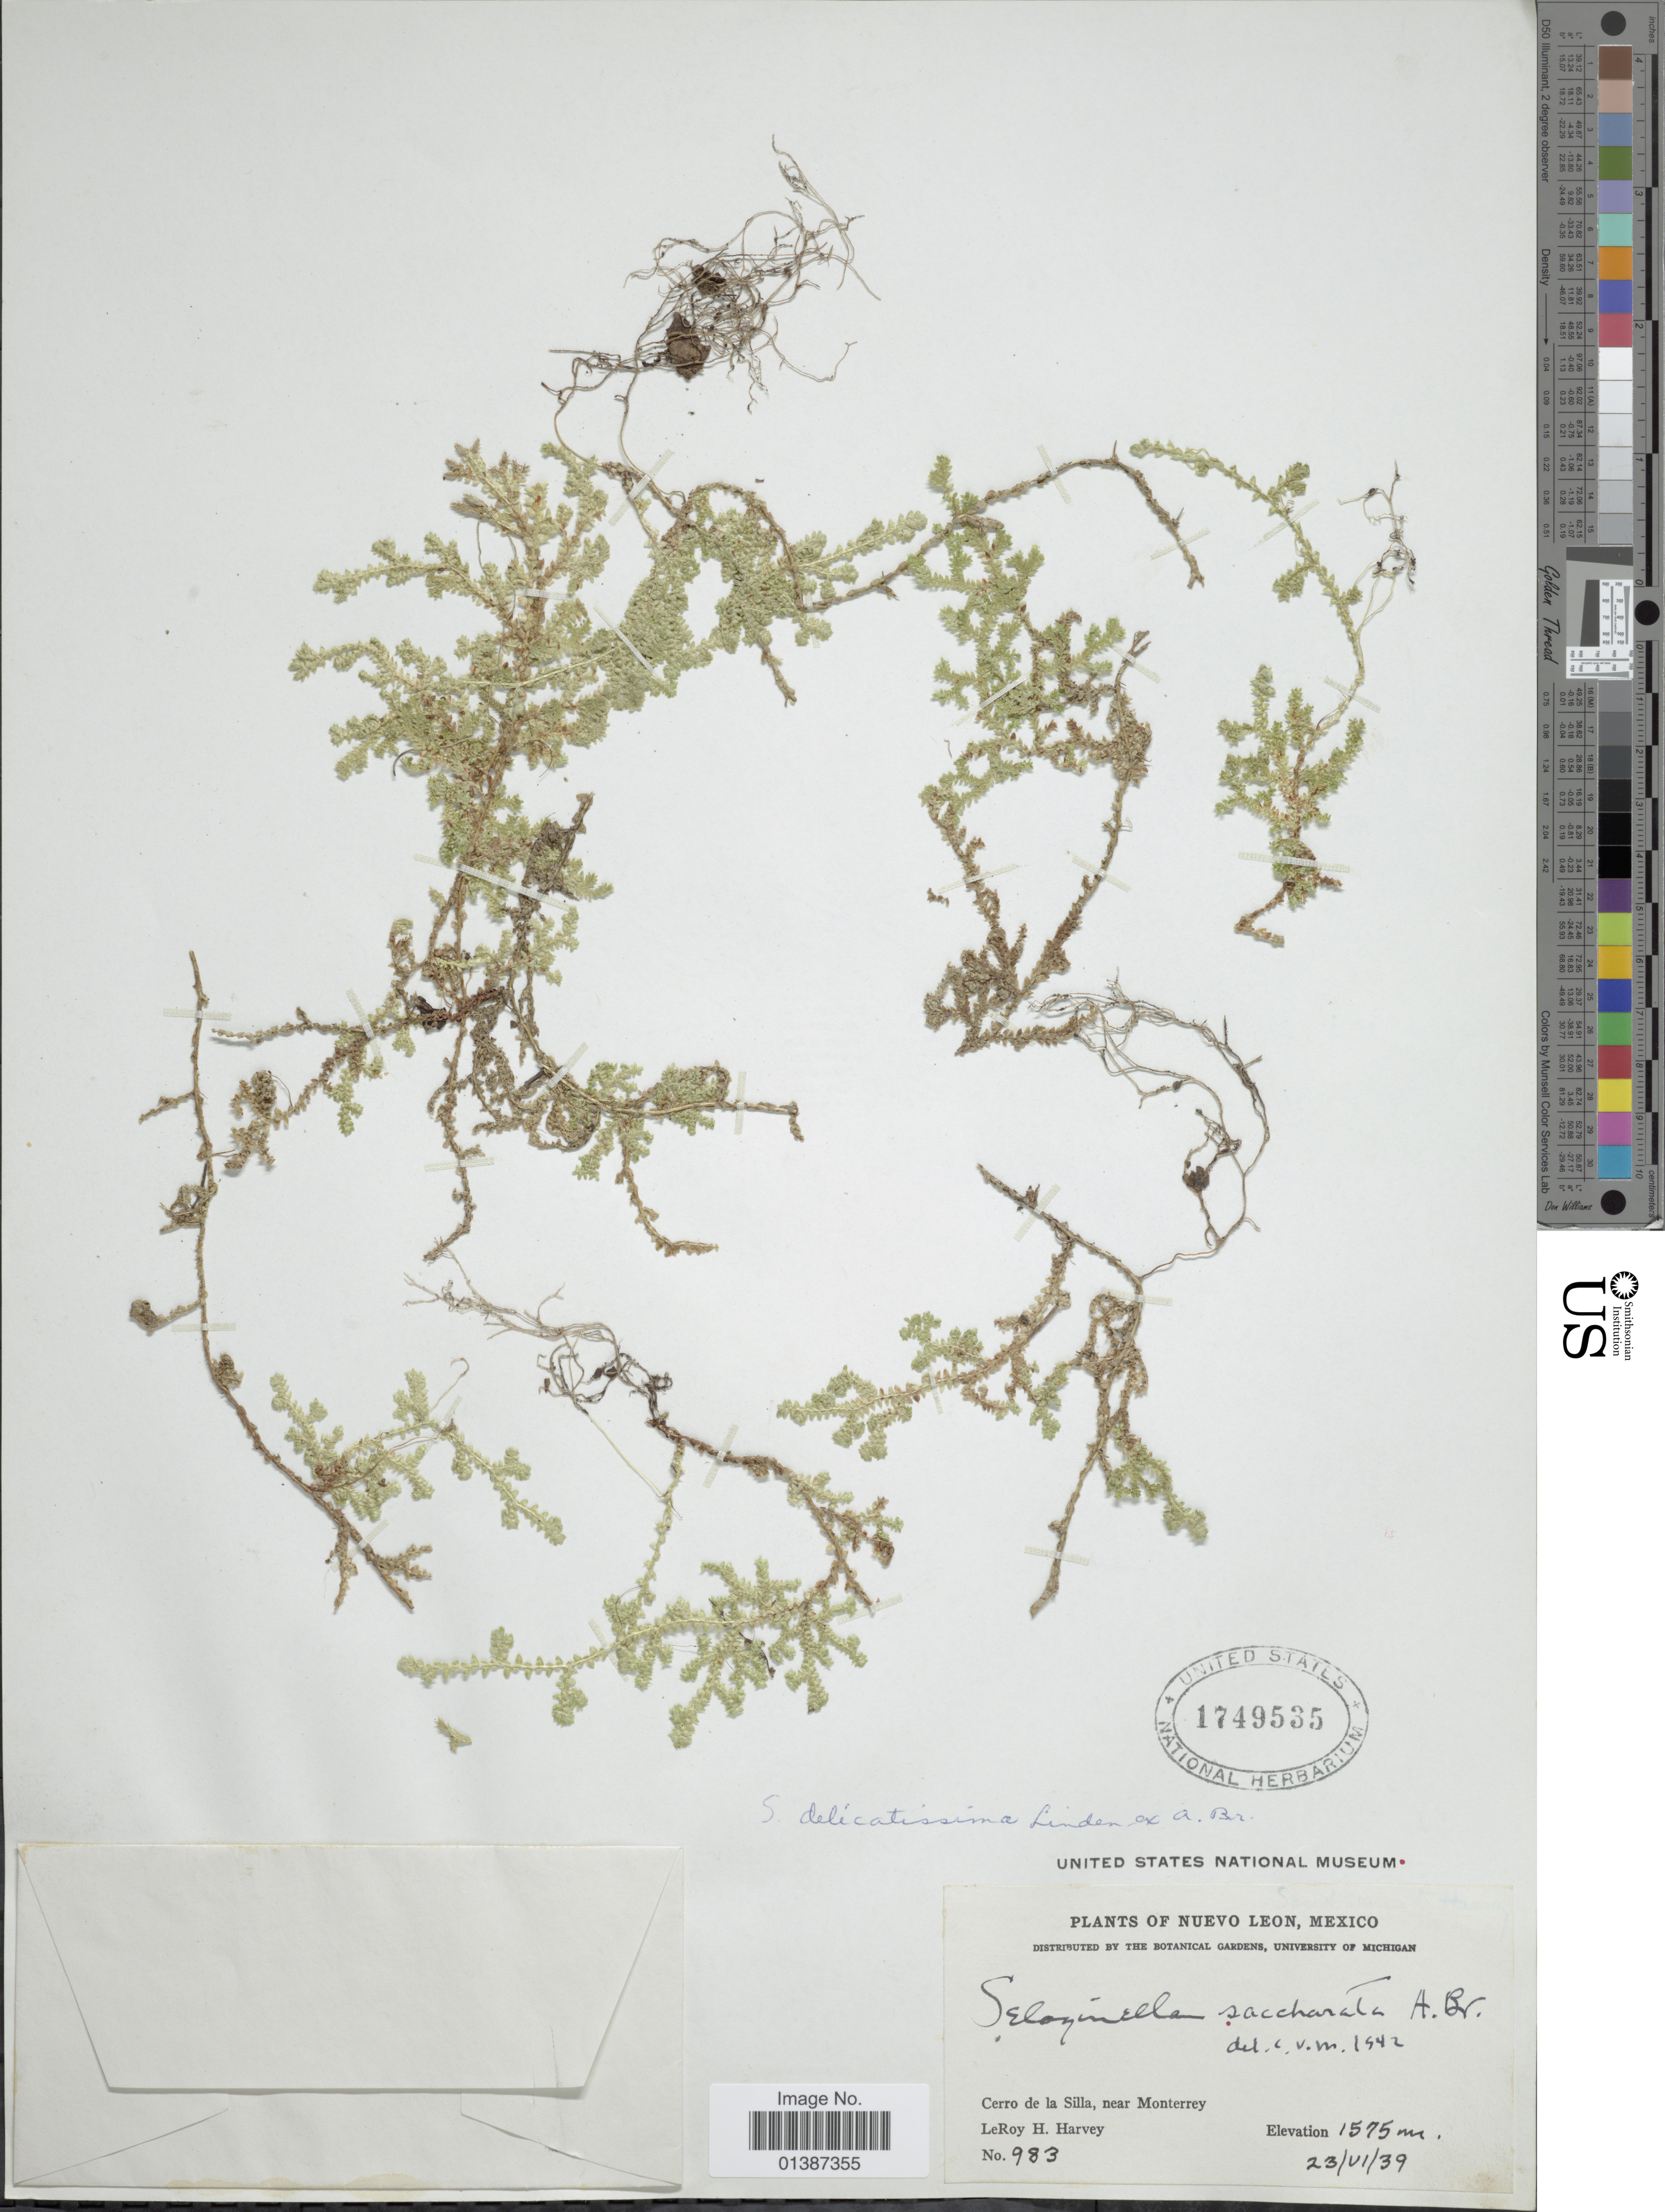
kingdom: Plantae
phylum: Tracheophyta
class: Lycopodiopsida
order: Selaginellales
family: Selaginellaceae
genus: Selaginella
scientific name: Selaginella delicatissima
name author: Linden ex A. Braun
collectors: L. H. Harvey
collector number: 983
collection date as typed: Transcribed d/m/y: 23/6/39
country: Mexico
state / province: Nuevo León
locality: Cerro de la Silla, near Monterrey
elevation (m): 1575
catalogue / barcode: US 1749535